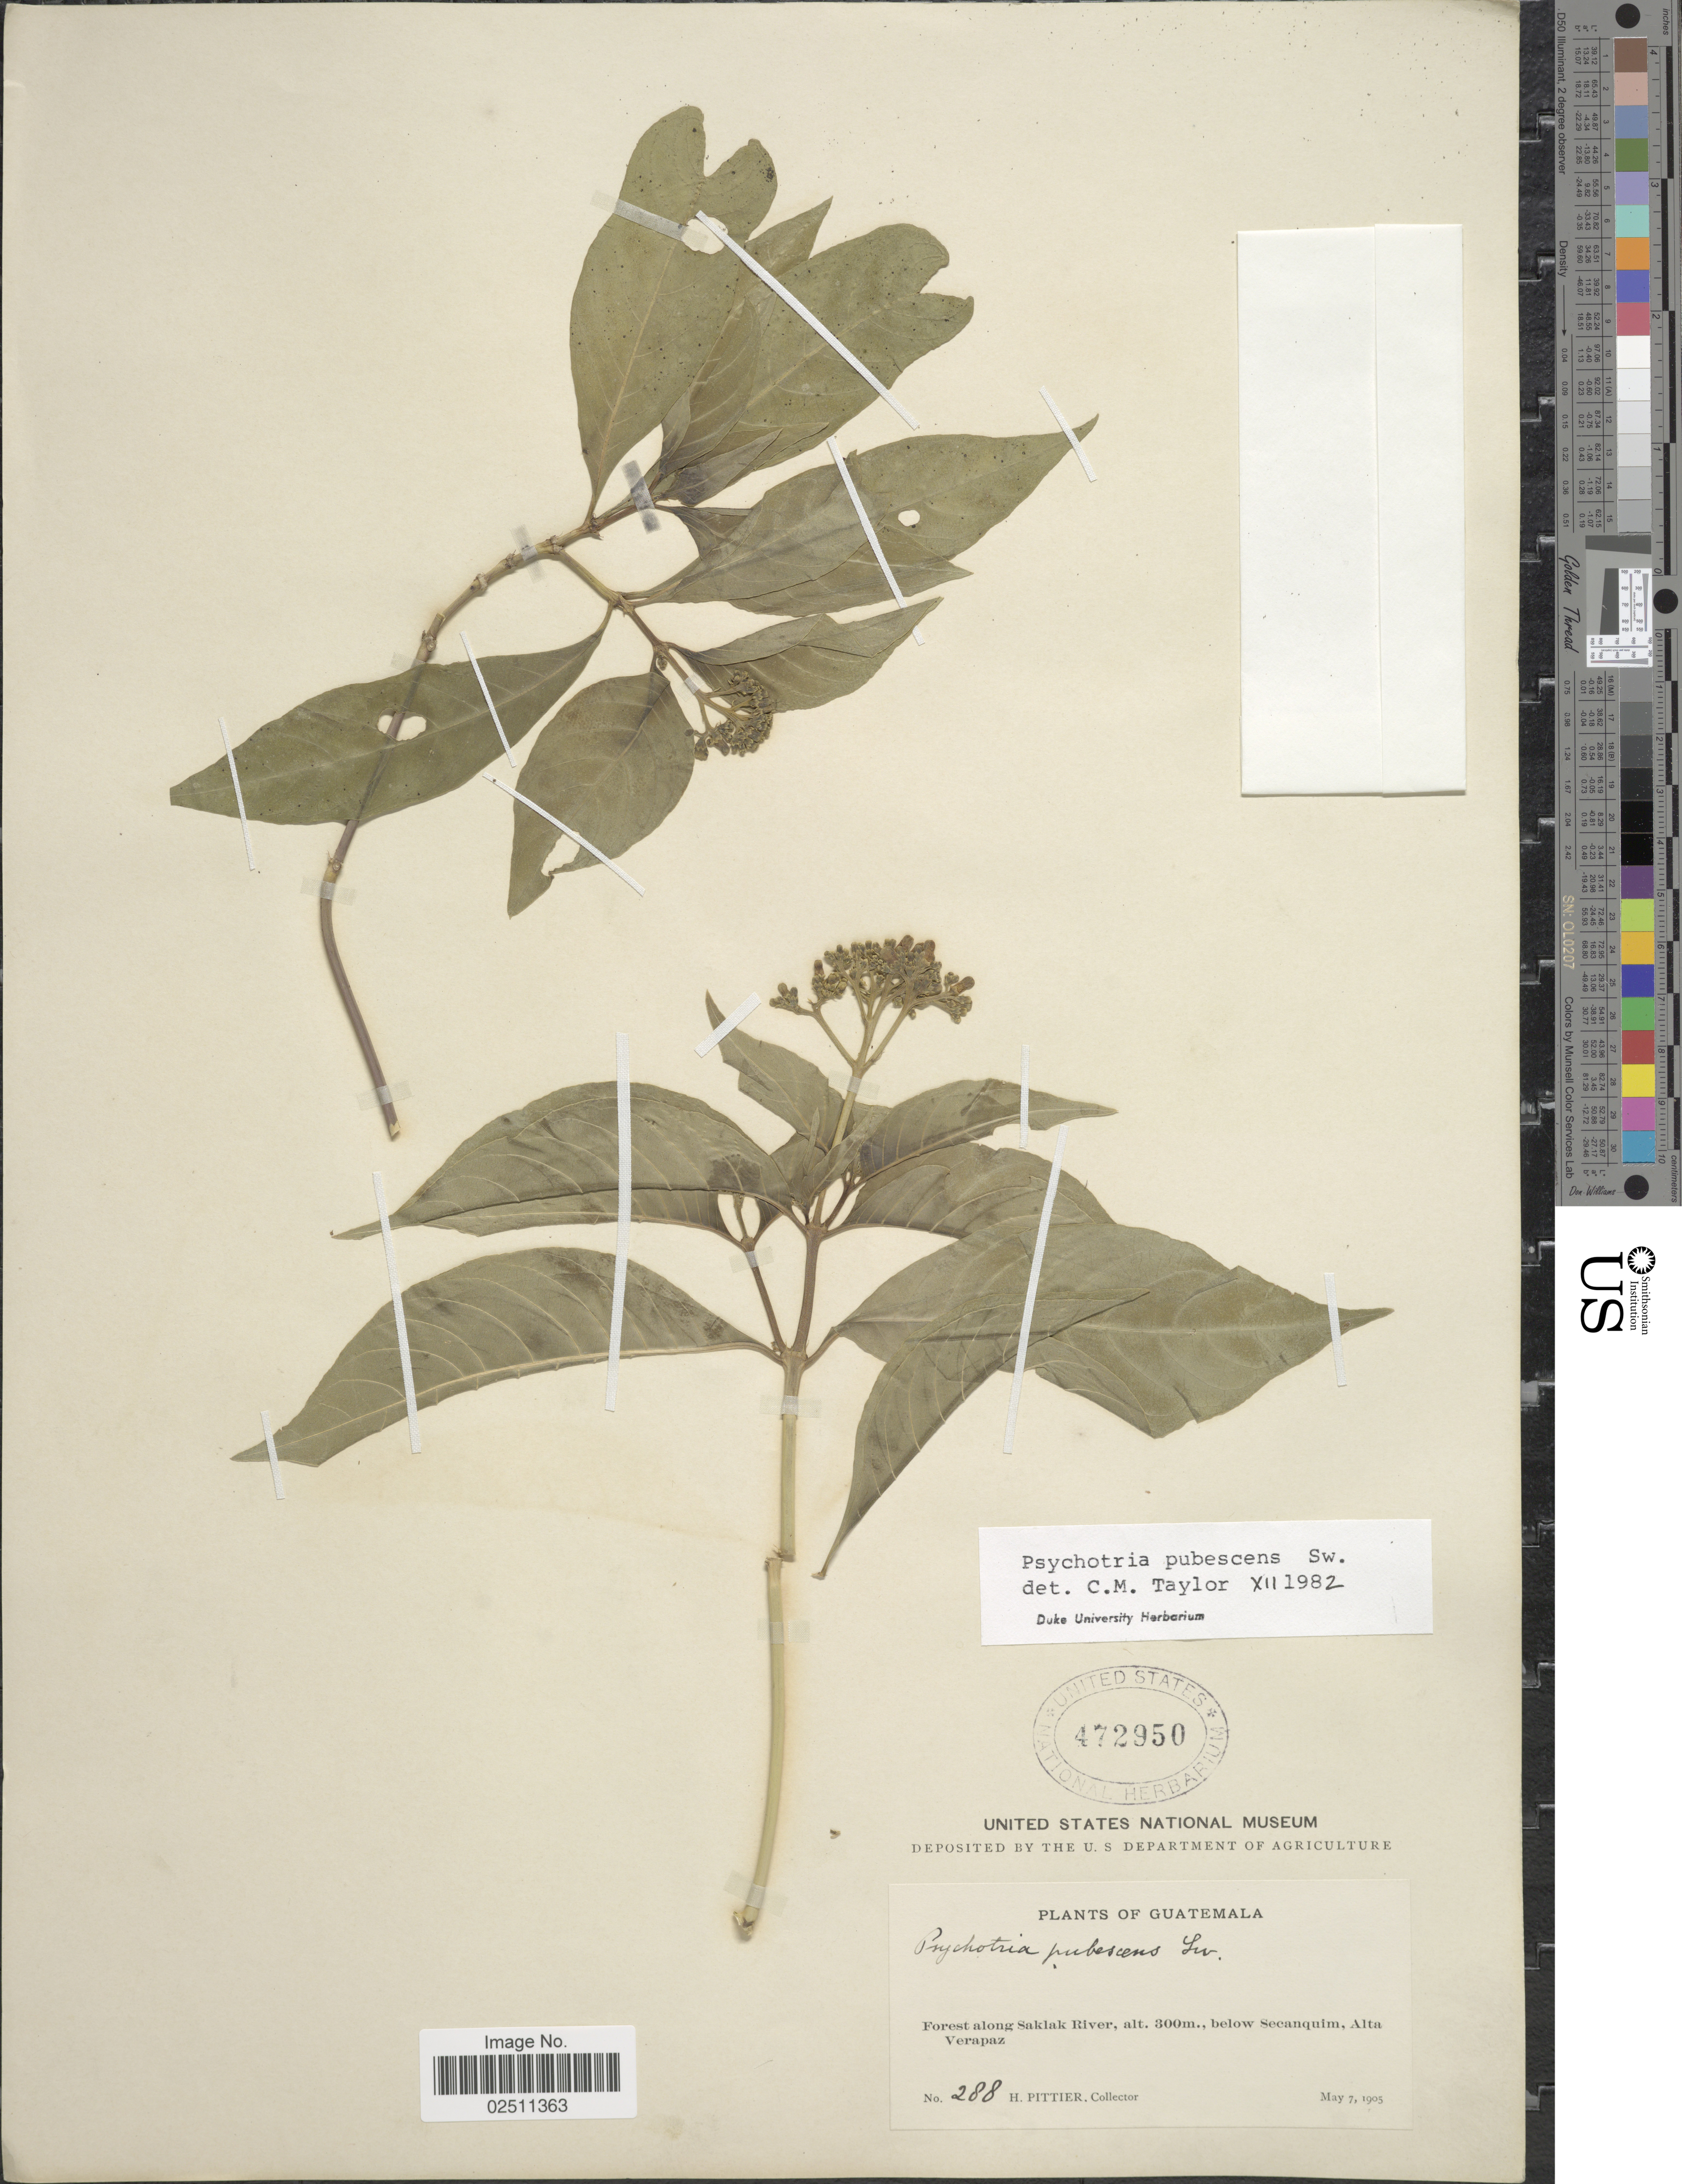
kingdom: Plantae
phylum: Tracheophyta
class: Magnoliopsida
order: Gentianales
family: Rubiaceae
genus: Psychotria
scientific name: Psychotria pubescens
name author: Sw.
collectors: H. F. Pittier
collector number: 288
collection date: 1905-05-07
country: Guatemala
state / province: Alta Verapaz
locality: Forest along Saklak River, below Secanquim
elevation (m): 300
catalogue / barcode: US 472950